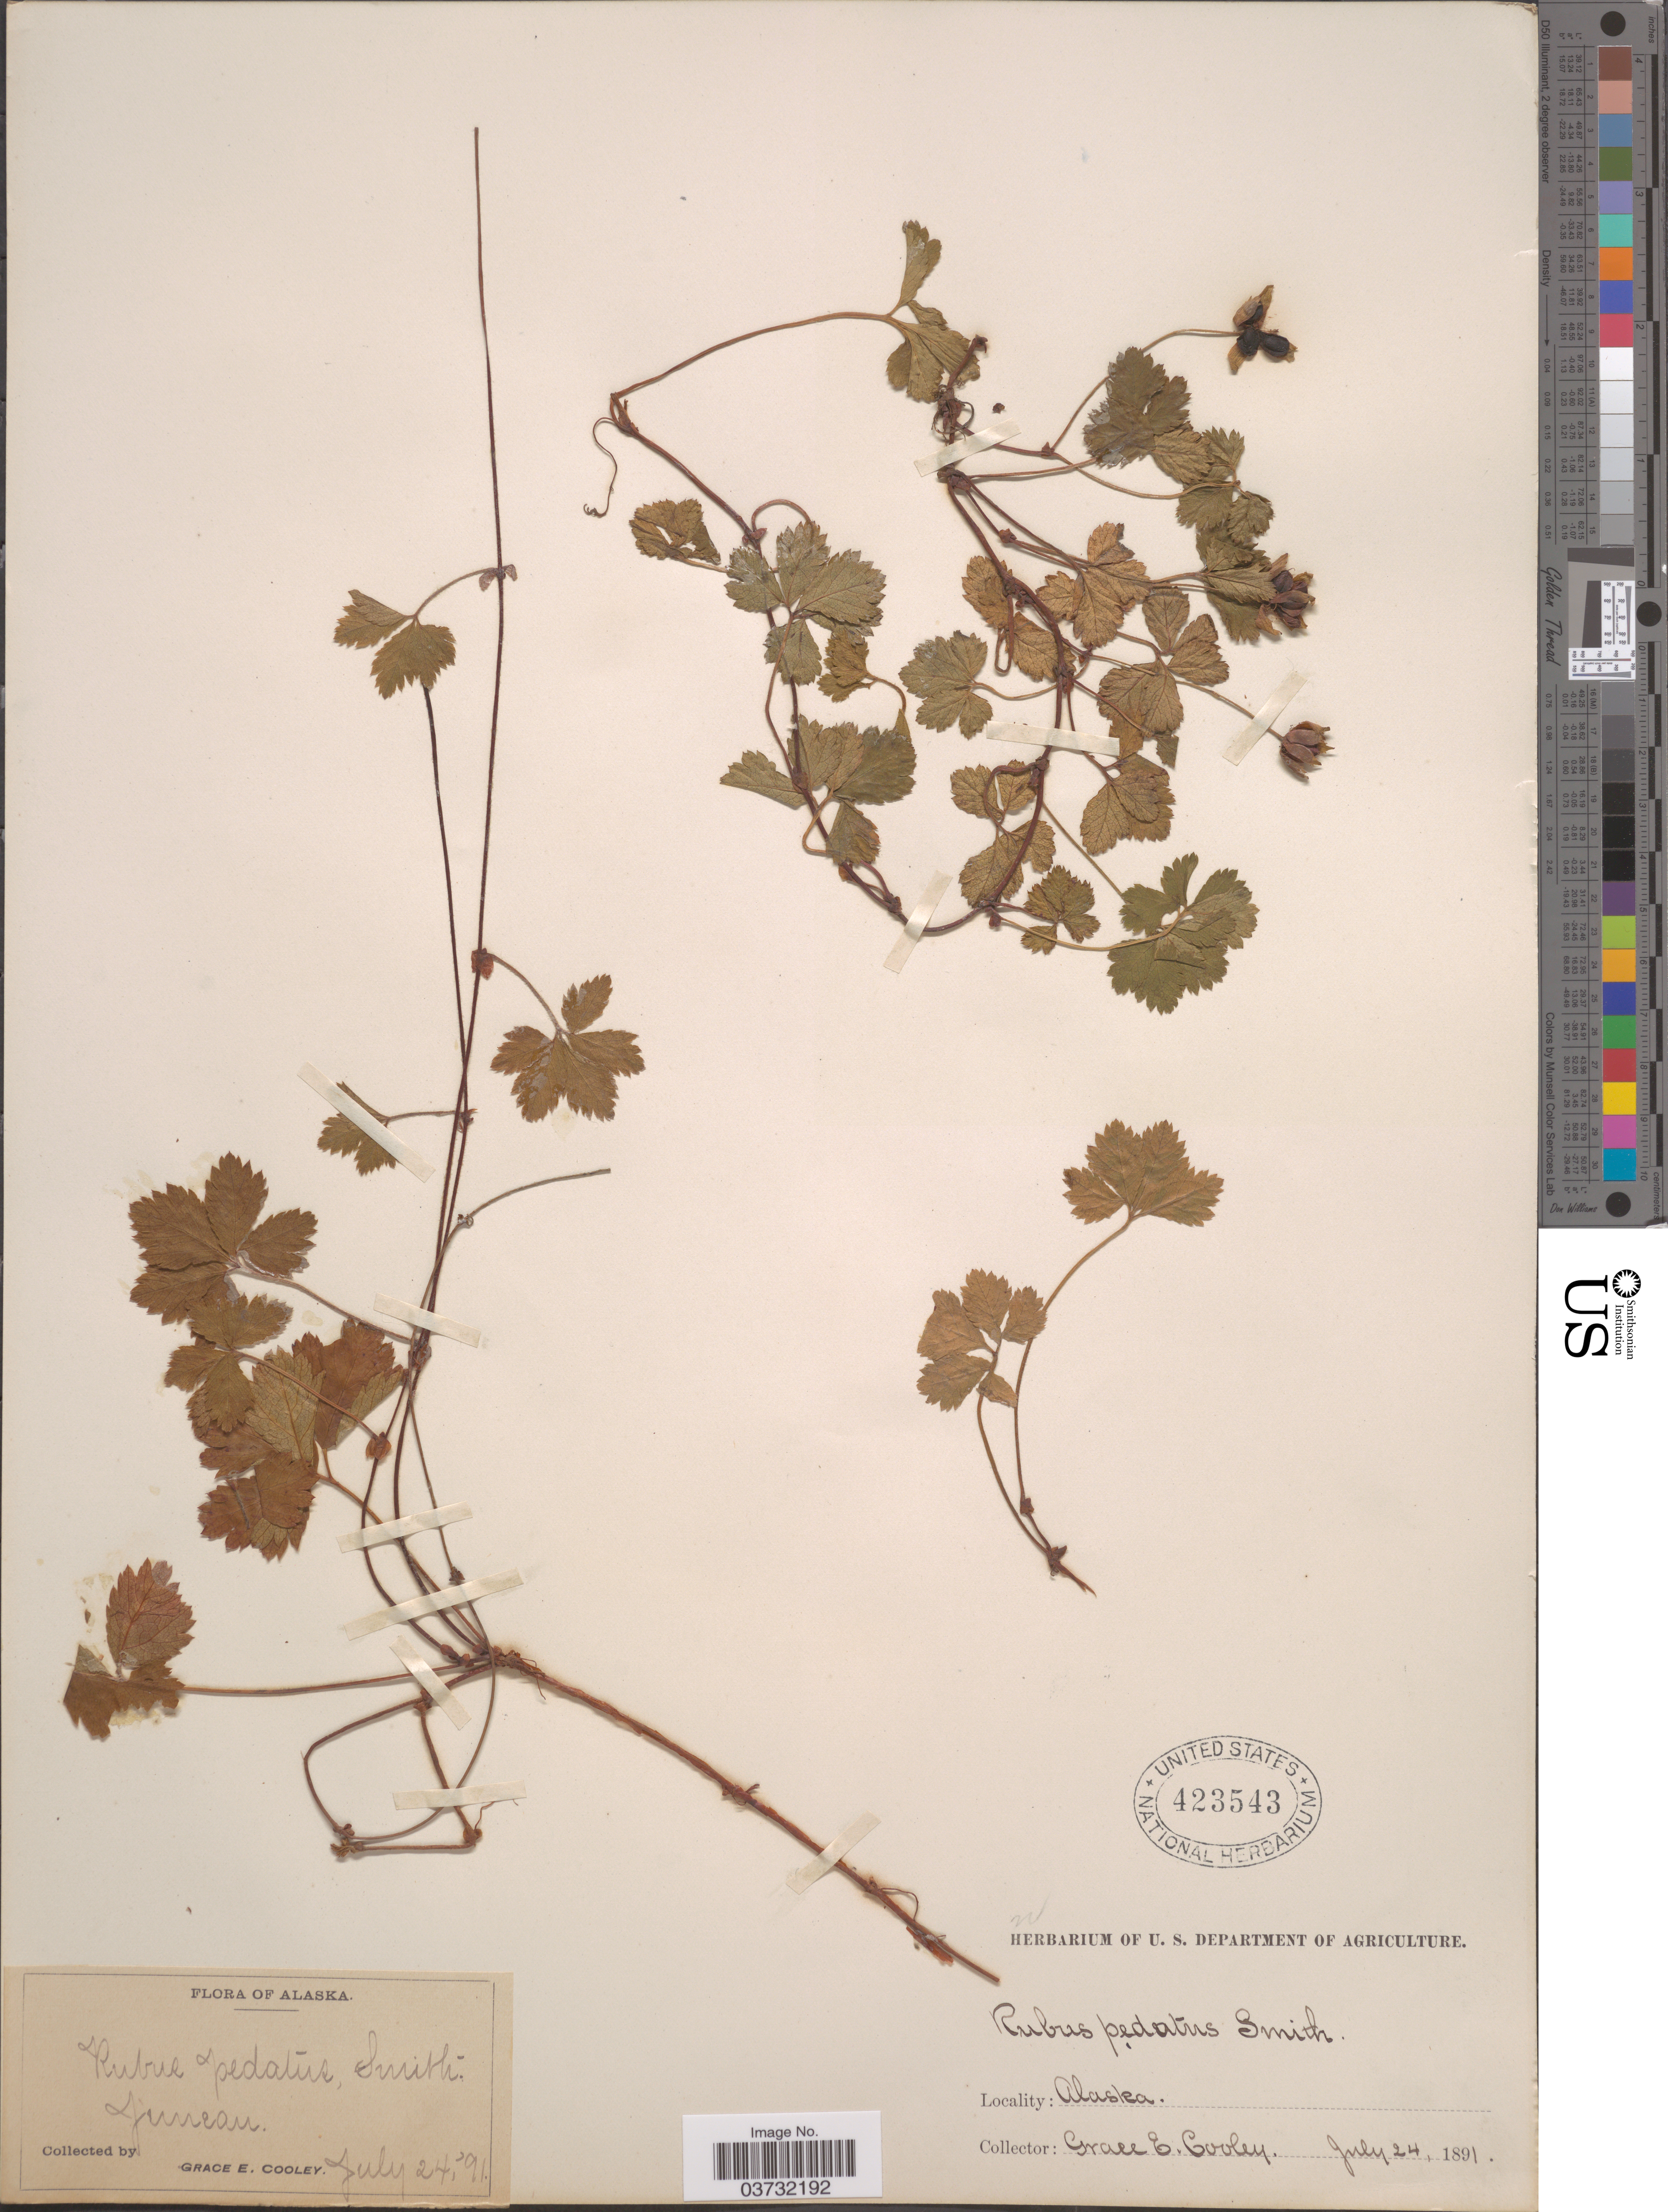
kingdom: Plantae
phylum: Tracheophyta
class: Magnoliopsida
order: Rosales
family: Rosaceae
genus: Rubus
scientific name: Rubus pedatus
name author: Sm.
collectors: G. E. Cooley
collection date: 1891-07-24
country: United States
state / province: Alaska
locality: Juneau.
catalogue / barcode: US 423543